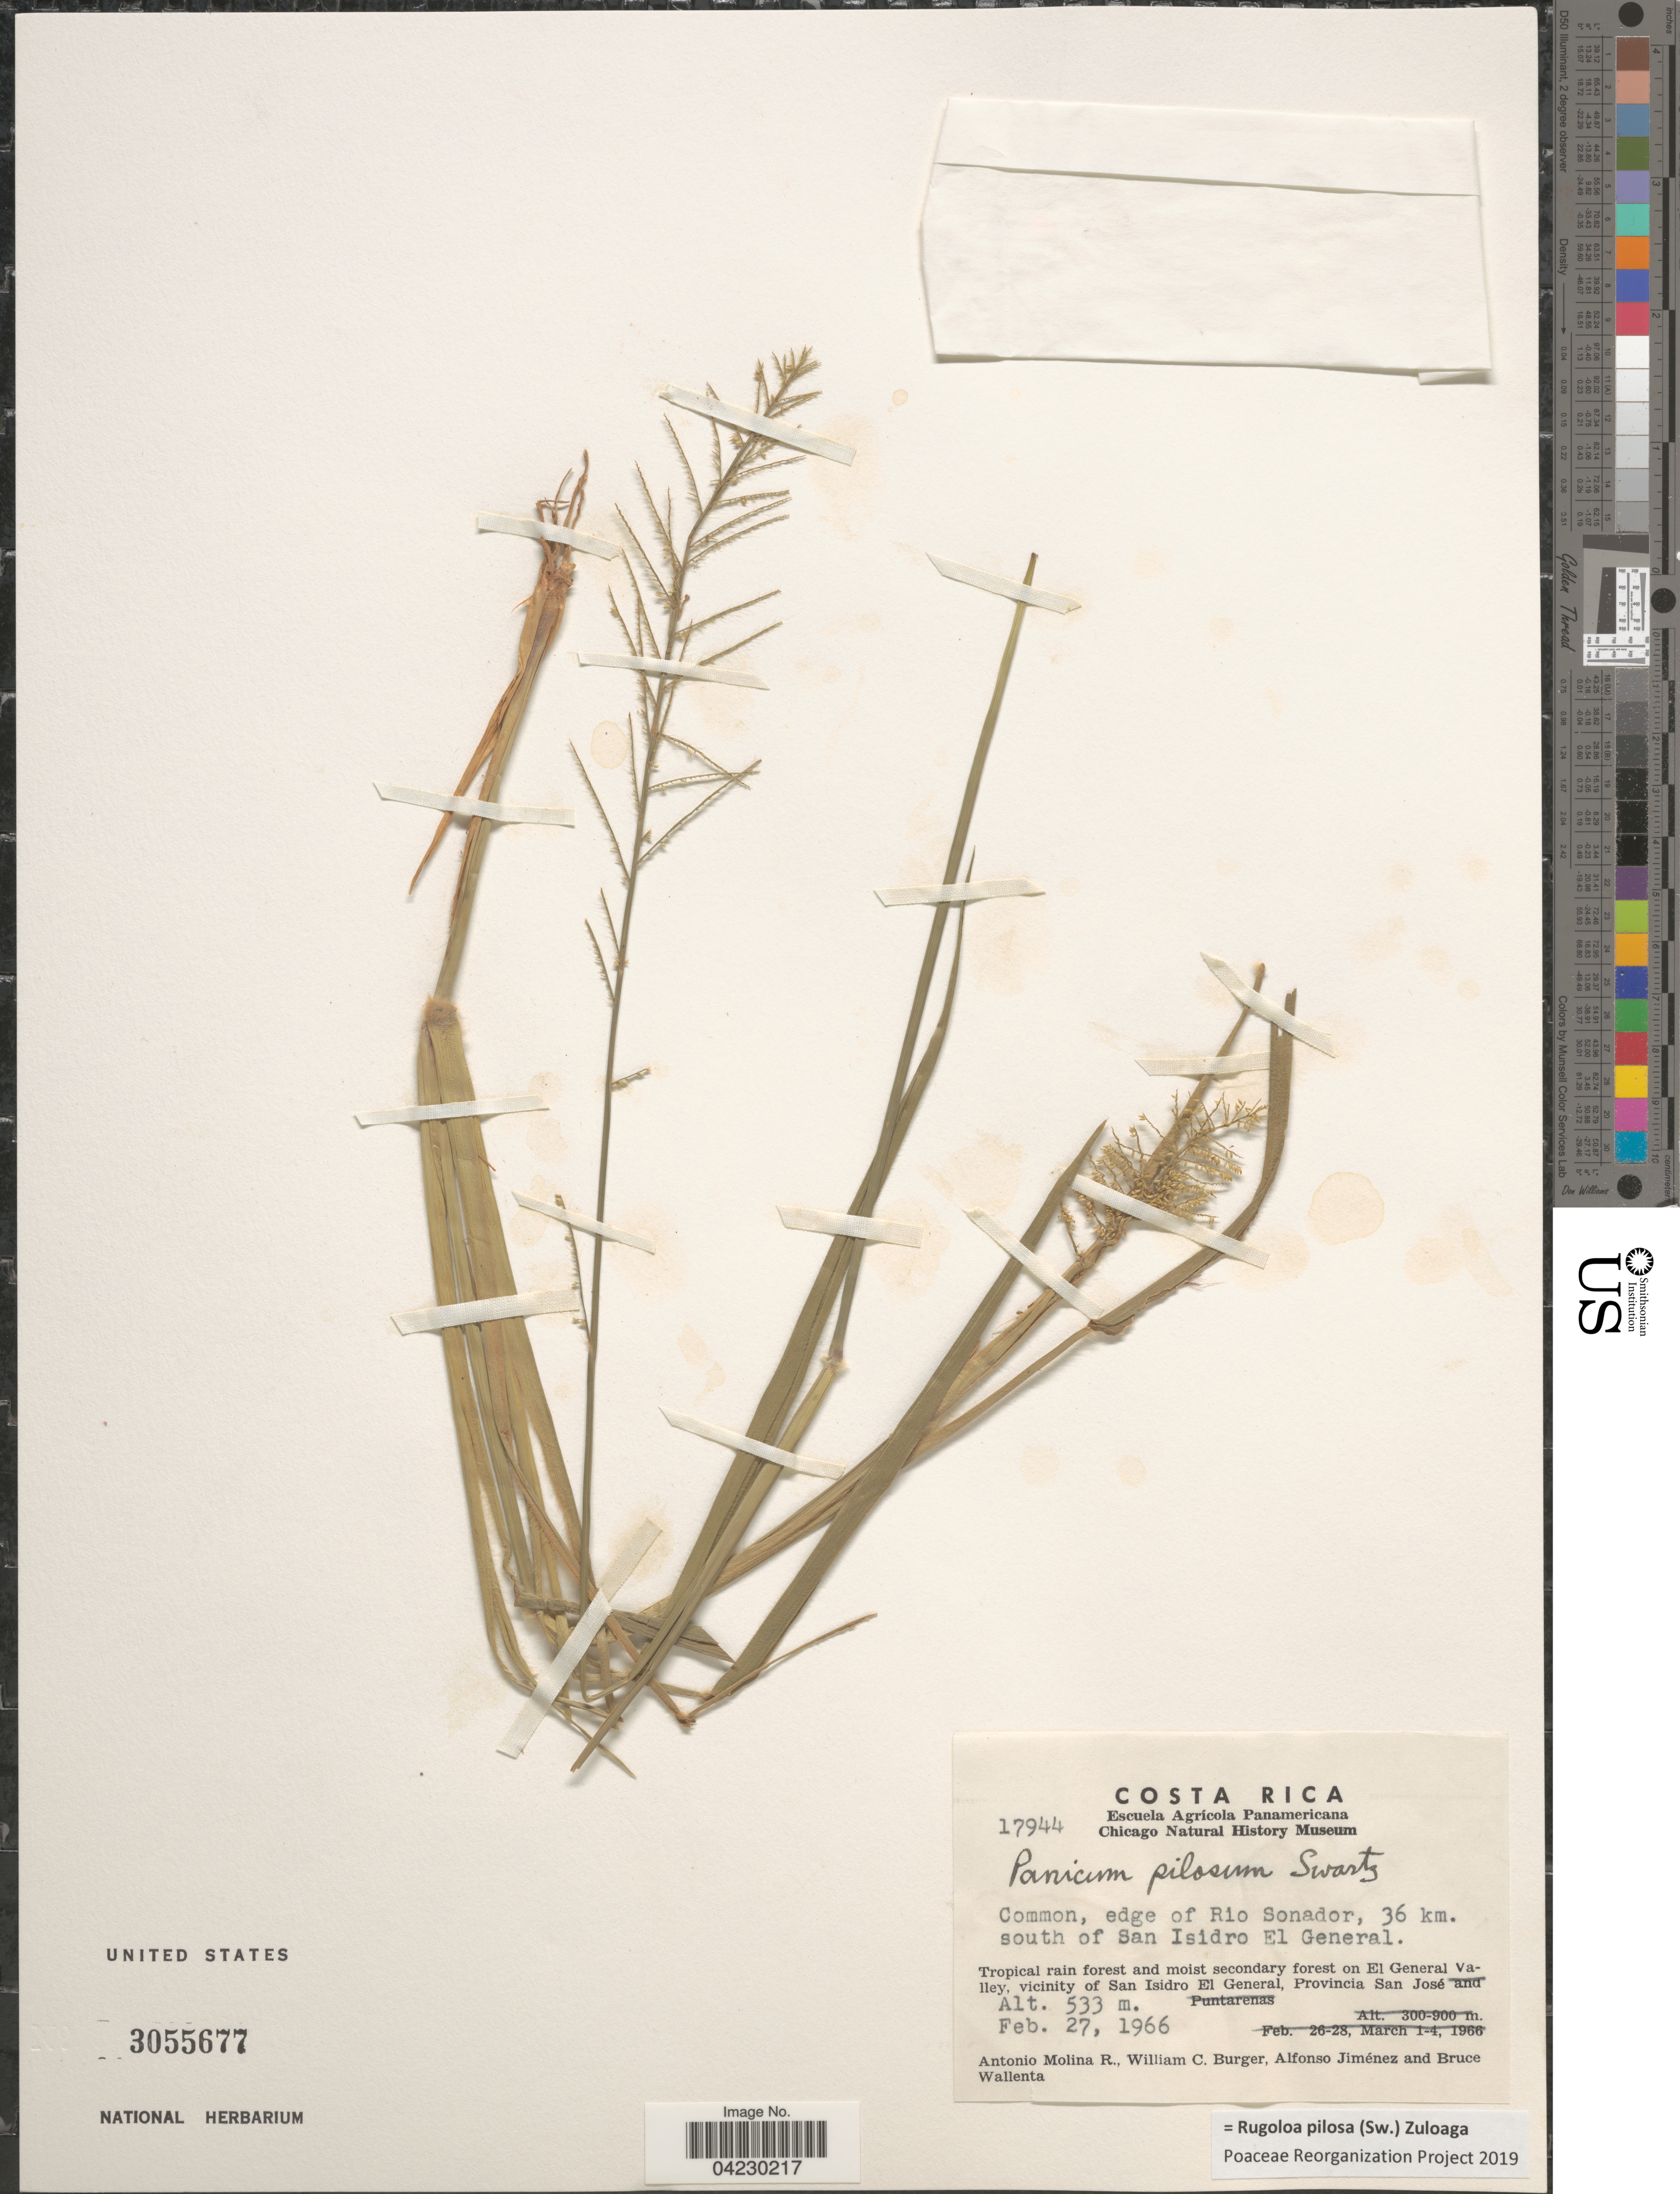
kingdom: Plantae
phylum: Tracheophyta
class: Liliopsida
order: Poales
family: Poaceae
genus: Rugoloa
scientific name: Rugoloa pilosa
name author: (Sw.) Zuloaga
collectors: A. Molina R., W. Burger, A. Jiménez & B. Wallenta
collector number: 17944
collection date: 1966-02-27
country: Costa Rica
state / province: San José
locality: Common, edge of Rio Sonador, 36 km. south of San Isidro El General. Tropical rain forest and moist secondary forest on El General Valley, vicinity of San Isidro El General.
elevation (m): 533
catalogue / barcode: US 3055677